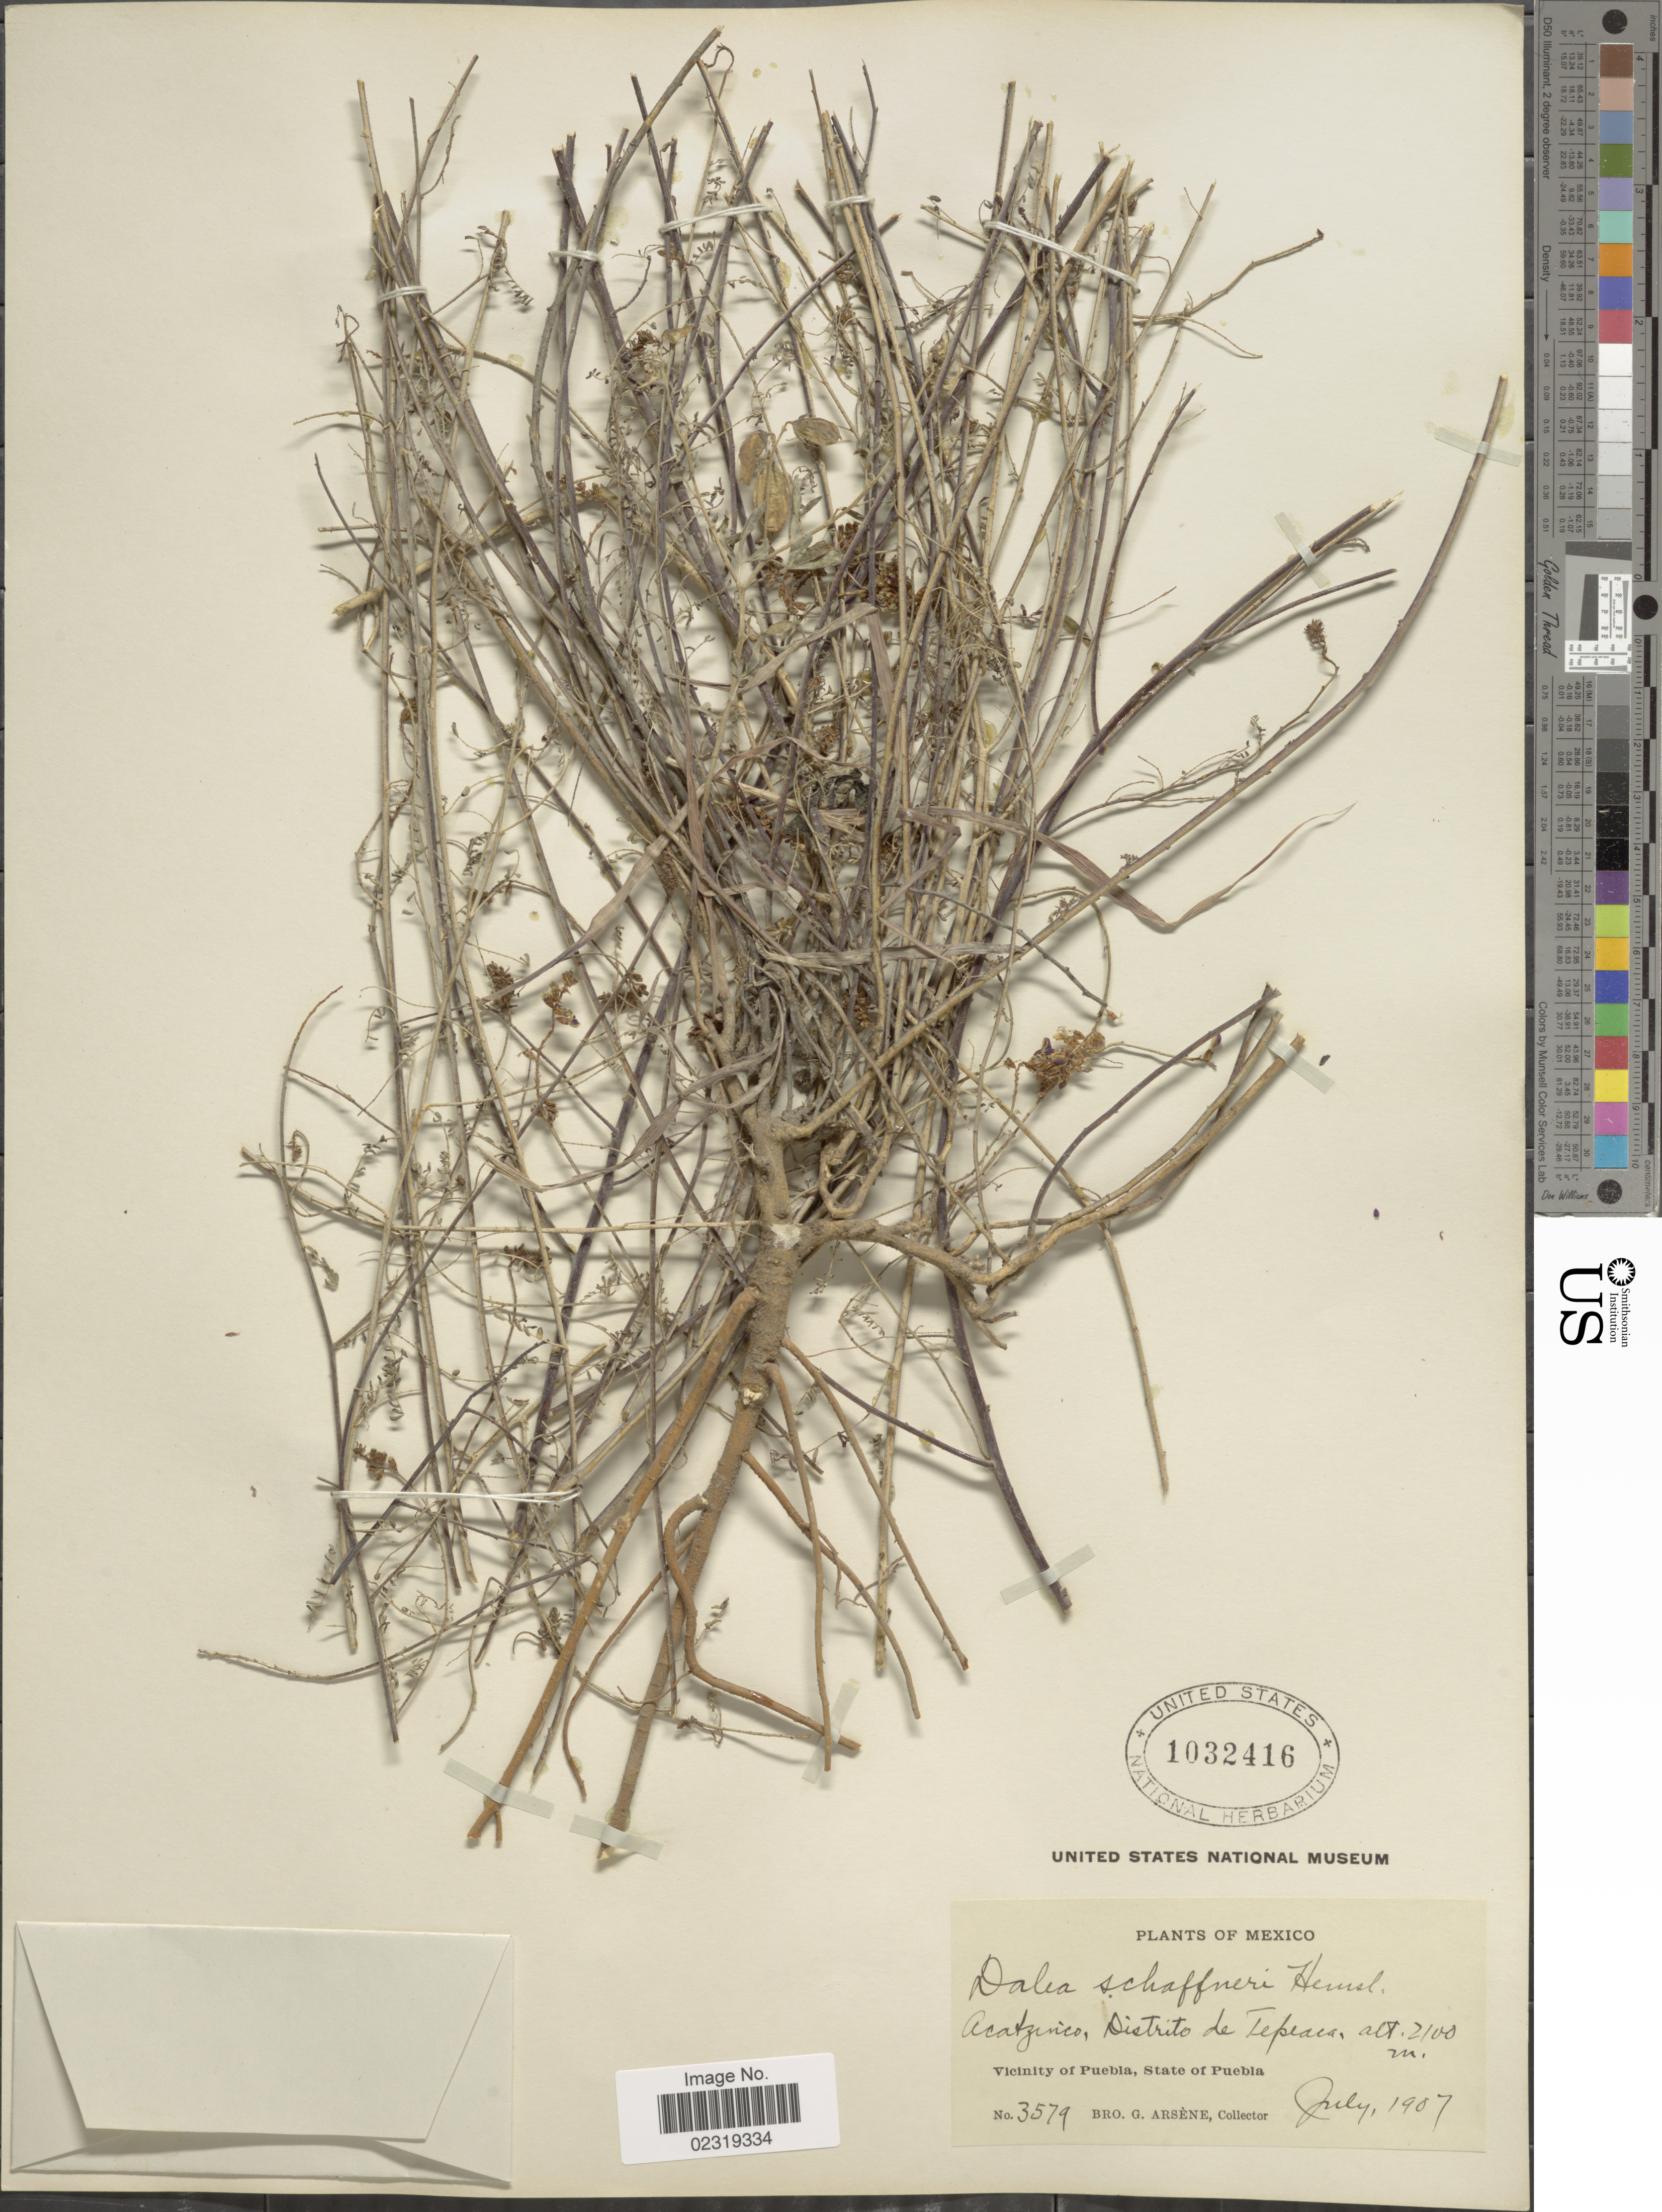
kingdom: Plantae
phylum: Tracheophyta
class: Magnoliopsida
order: Fabales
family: Fabaceae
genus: Dalea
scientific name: Dalea hegewischiana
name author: Steud.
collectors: Bro. G. Arsène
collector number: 3579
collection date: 1907-07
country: Mexico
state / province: Puebla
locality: Acatzinco, Distrito de Tepeaca. Vicinity of Puebla, State of Puebla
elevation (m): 2100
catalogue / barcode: US 1032416